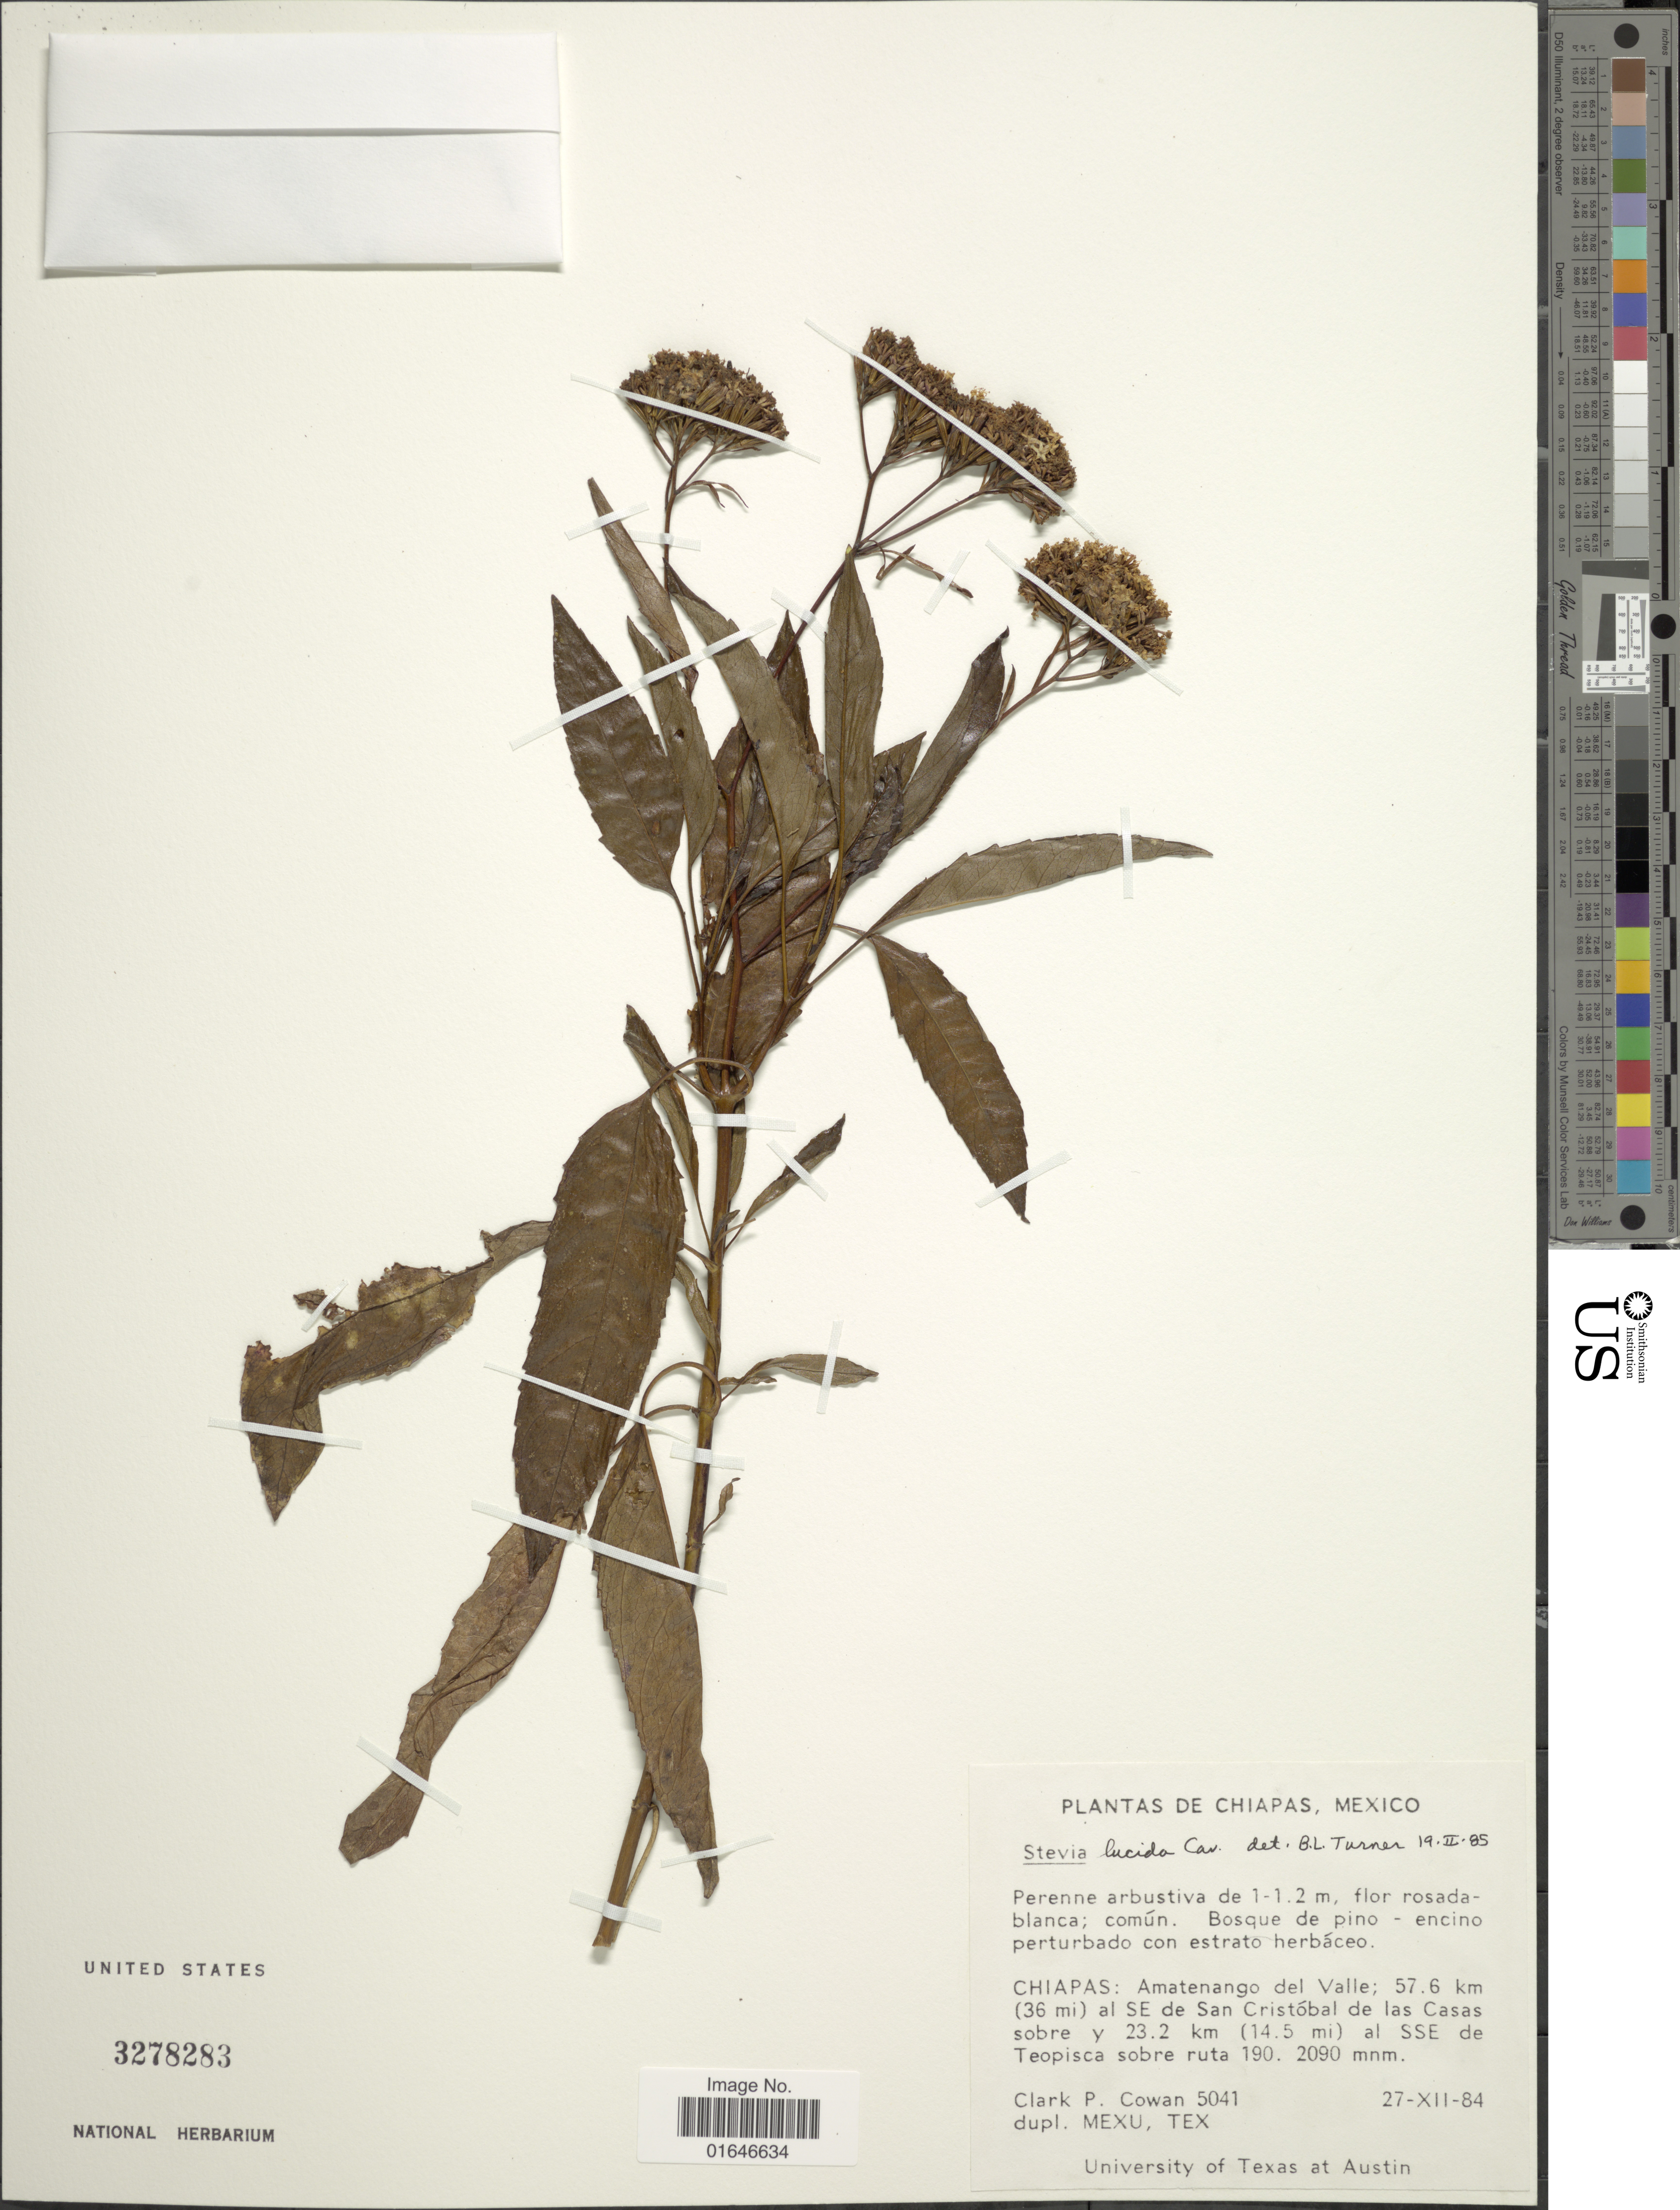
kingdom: Plantae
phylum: Tracheophyta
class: Magnoliopsida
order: Asterales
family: Asteraceae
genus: Stevia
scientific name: Stevia lucida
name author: Lag.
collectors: C. P. Cowan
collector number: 5041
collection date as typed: Transcribed d/m/y: 27/12/84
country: Mexico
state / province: Chiapas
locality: Amatenango del vall; 57.6 km ( 36 mi ) al SE de San Cristoval de las Casas sobre y 23.2 km ( 14.5 mi ) al SSE de Teopisca sobre ruta 109.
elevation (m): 2090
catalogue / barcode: US 3278283